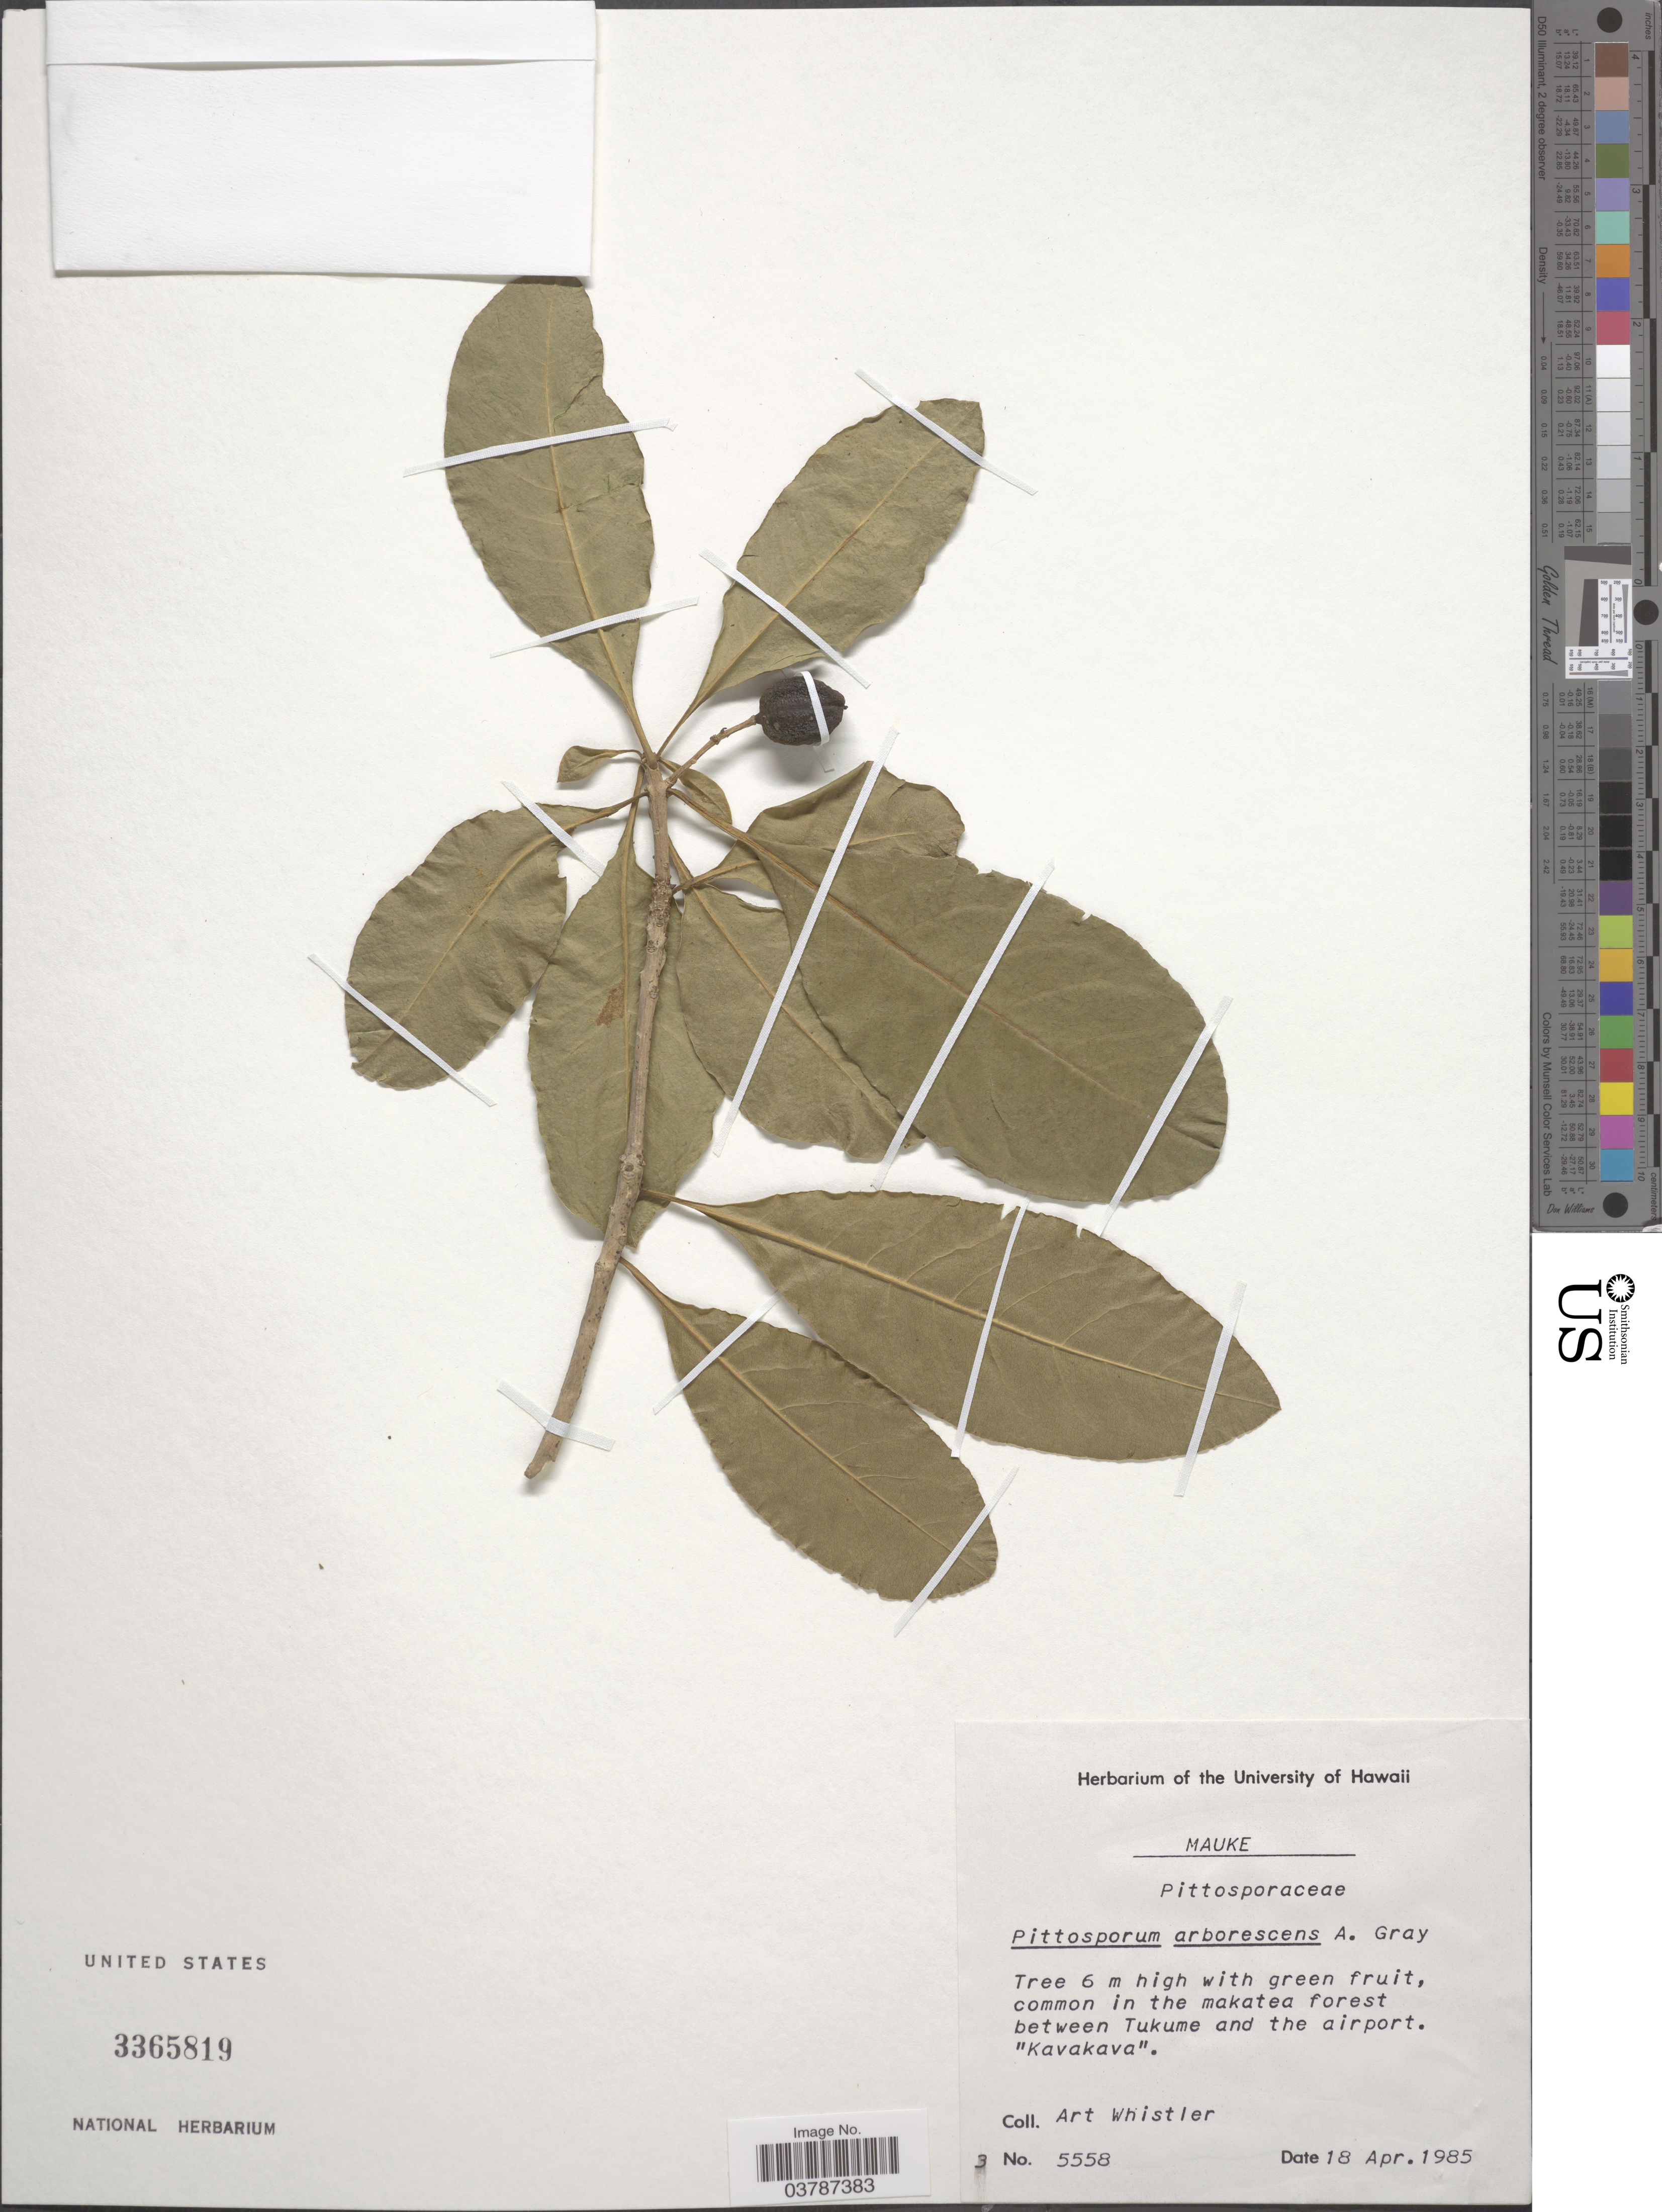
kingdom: Plantae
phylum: Tracheophyta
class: Magnoliopsida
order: Apiales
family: Pittosporaceae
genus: Pittosporum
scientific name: Pittosporum arborescens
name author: Rich. ex A. Gray in Wilkes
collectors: A. Whistler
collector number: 5558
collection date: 1985-04-18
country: Cook Islands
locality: Mauke. In the makatea forest between Tukume and the airport.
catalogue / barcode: US 3365819